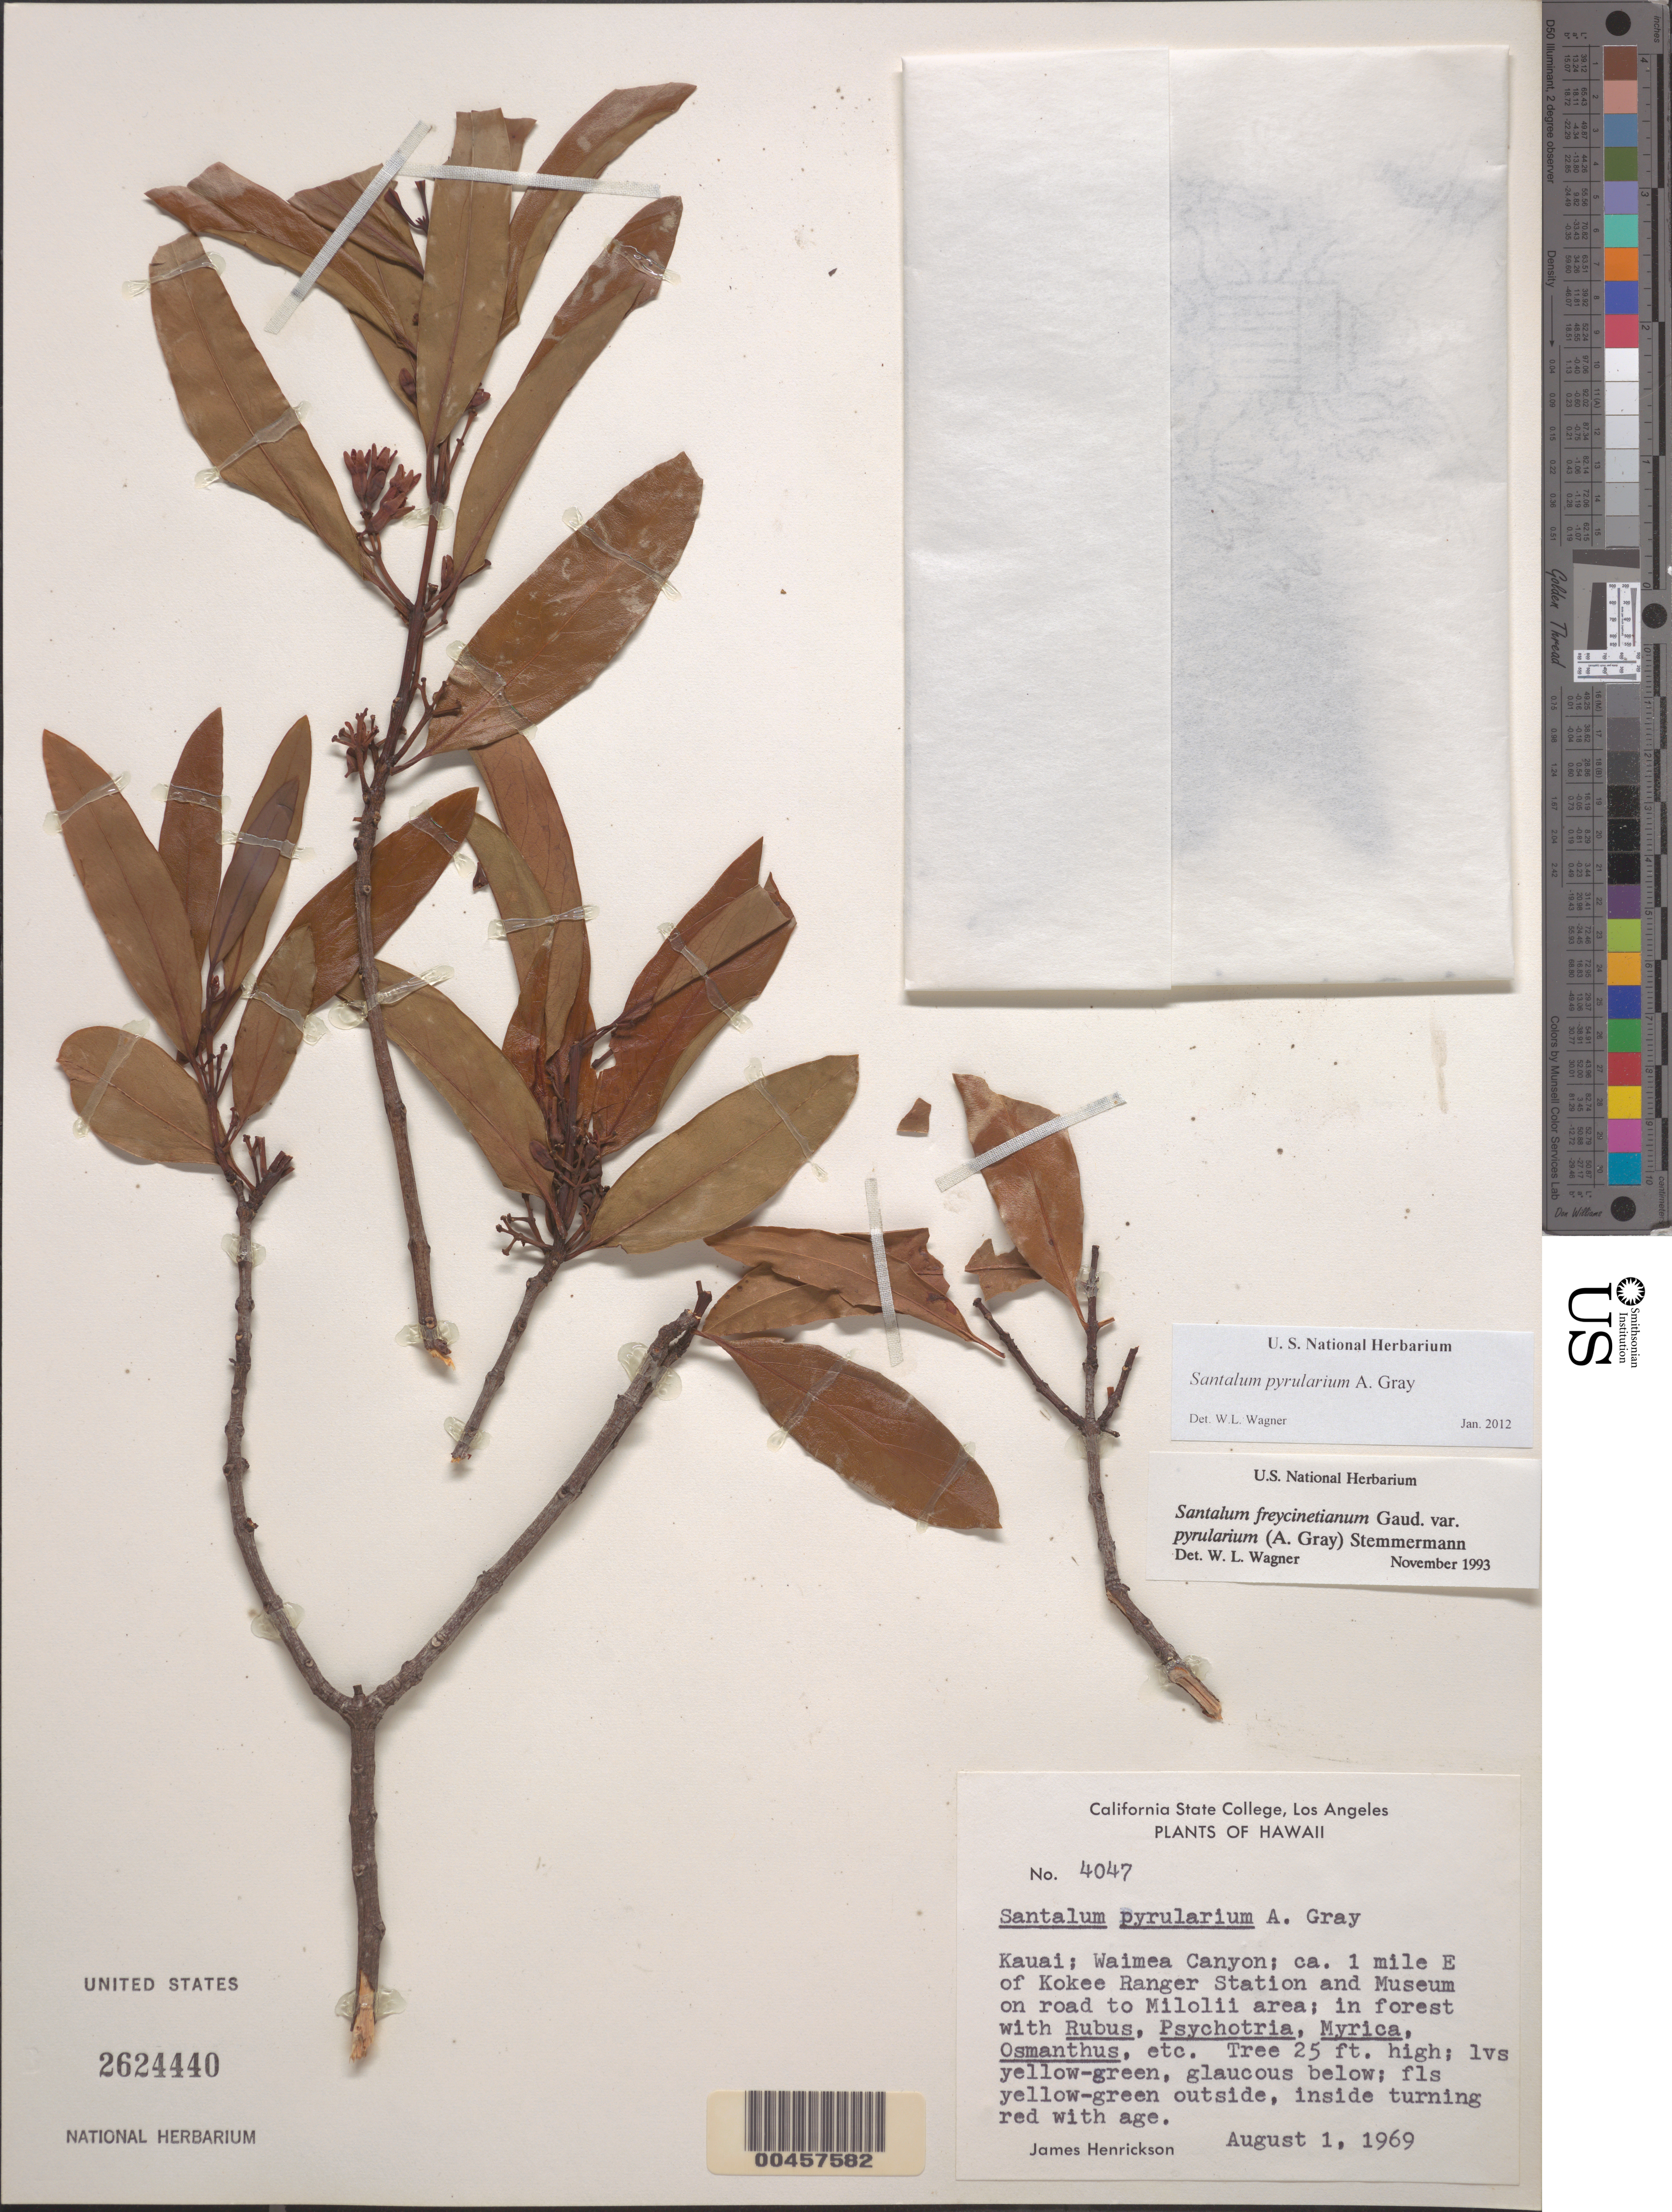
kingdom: Plantae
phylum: Tracheophyta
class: Magnoliopsida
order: Santalales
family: Santalaceae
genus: Santalum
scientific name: Santalum pyrularium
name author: A. Gray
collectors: J. S. Henrickson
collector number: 4047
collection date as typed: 1 Aug 1969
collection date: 1969-08-01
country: United States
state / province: Hawaii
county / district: Kauai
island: Kaua'i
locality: Waimea Canyon, ca 1 mi E of Kokee Ranger Station and Museum on rd. to Milolii area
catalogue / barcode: US 2624440